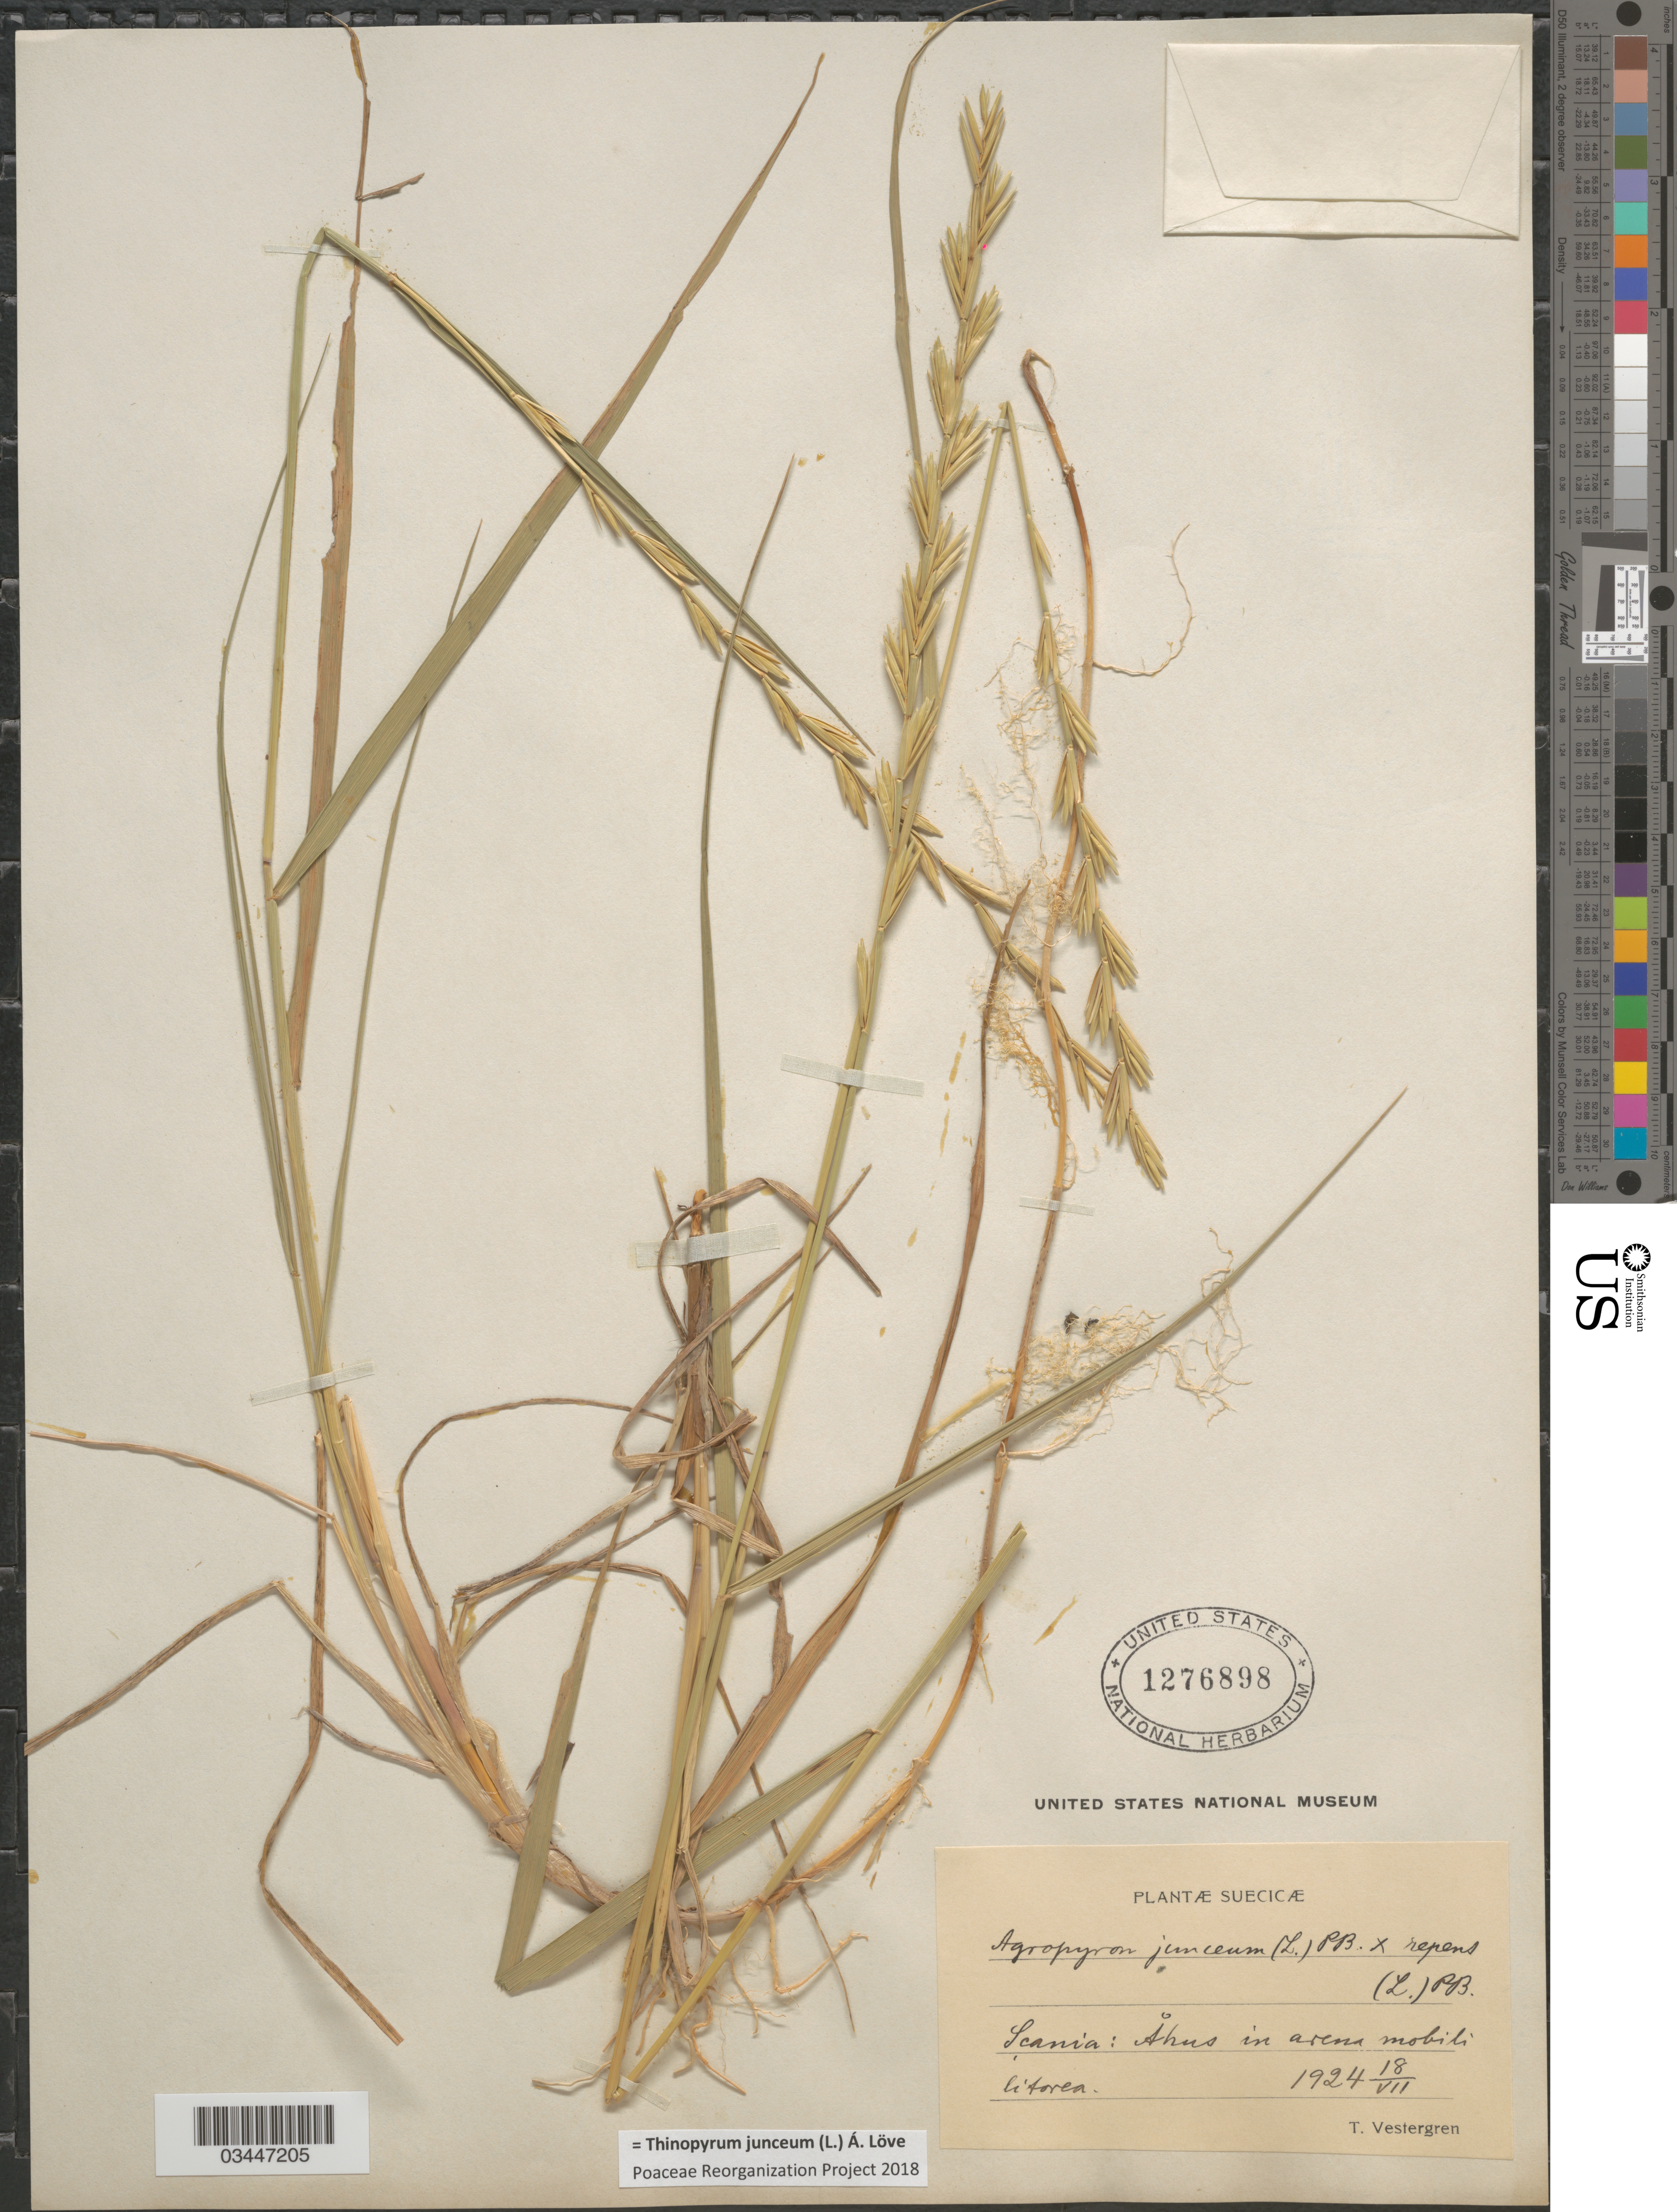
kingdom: Plantae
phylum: Tracheophyta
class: Liliopsida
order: Poales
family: Poaceae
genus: Thinopyrum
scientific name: Thinopyrum junceum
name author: (L.) Á. Löve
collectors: T. Vestergren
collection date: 1924-07-18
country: Sweden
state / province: Skåne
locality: Suecicæ. Scania: Åhus in arena mobili litorea.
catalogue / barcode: US 1276898